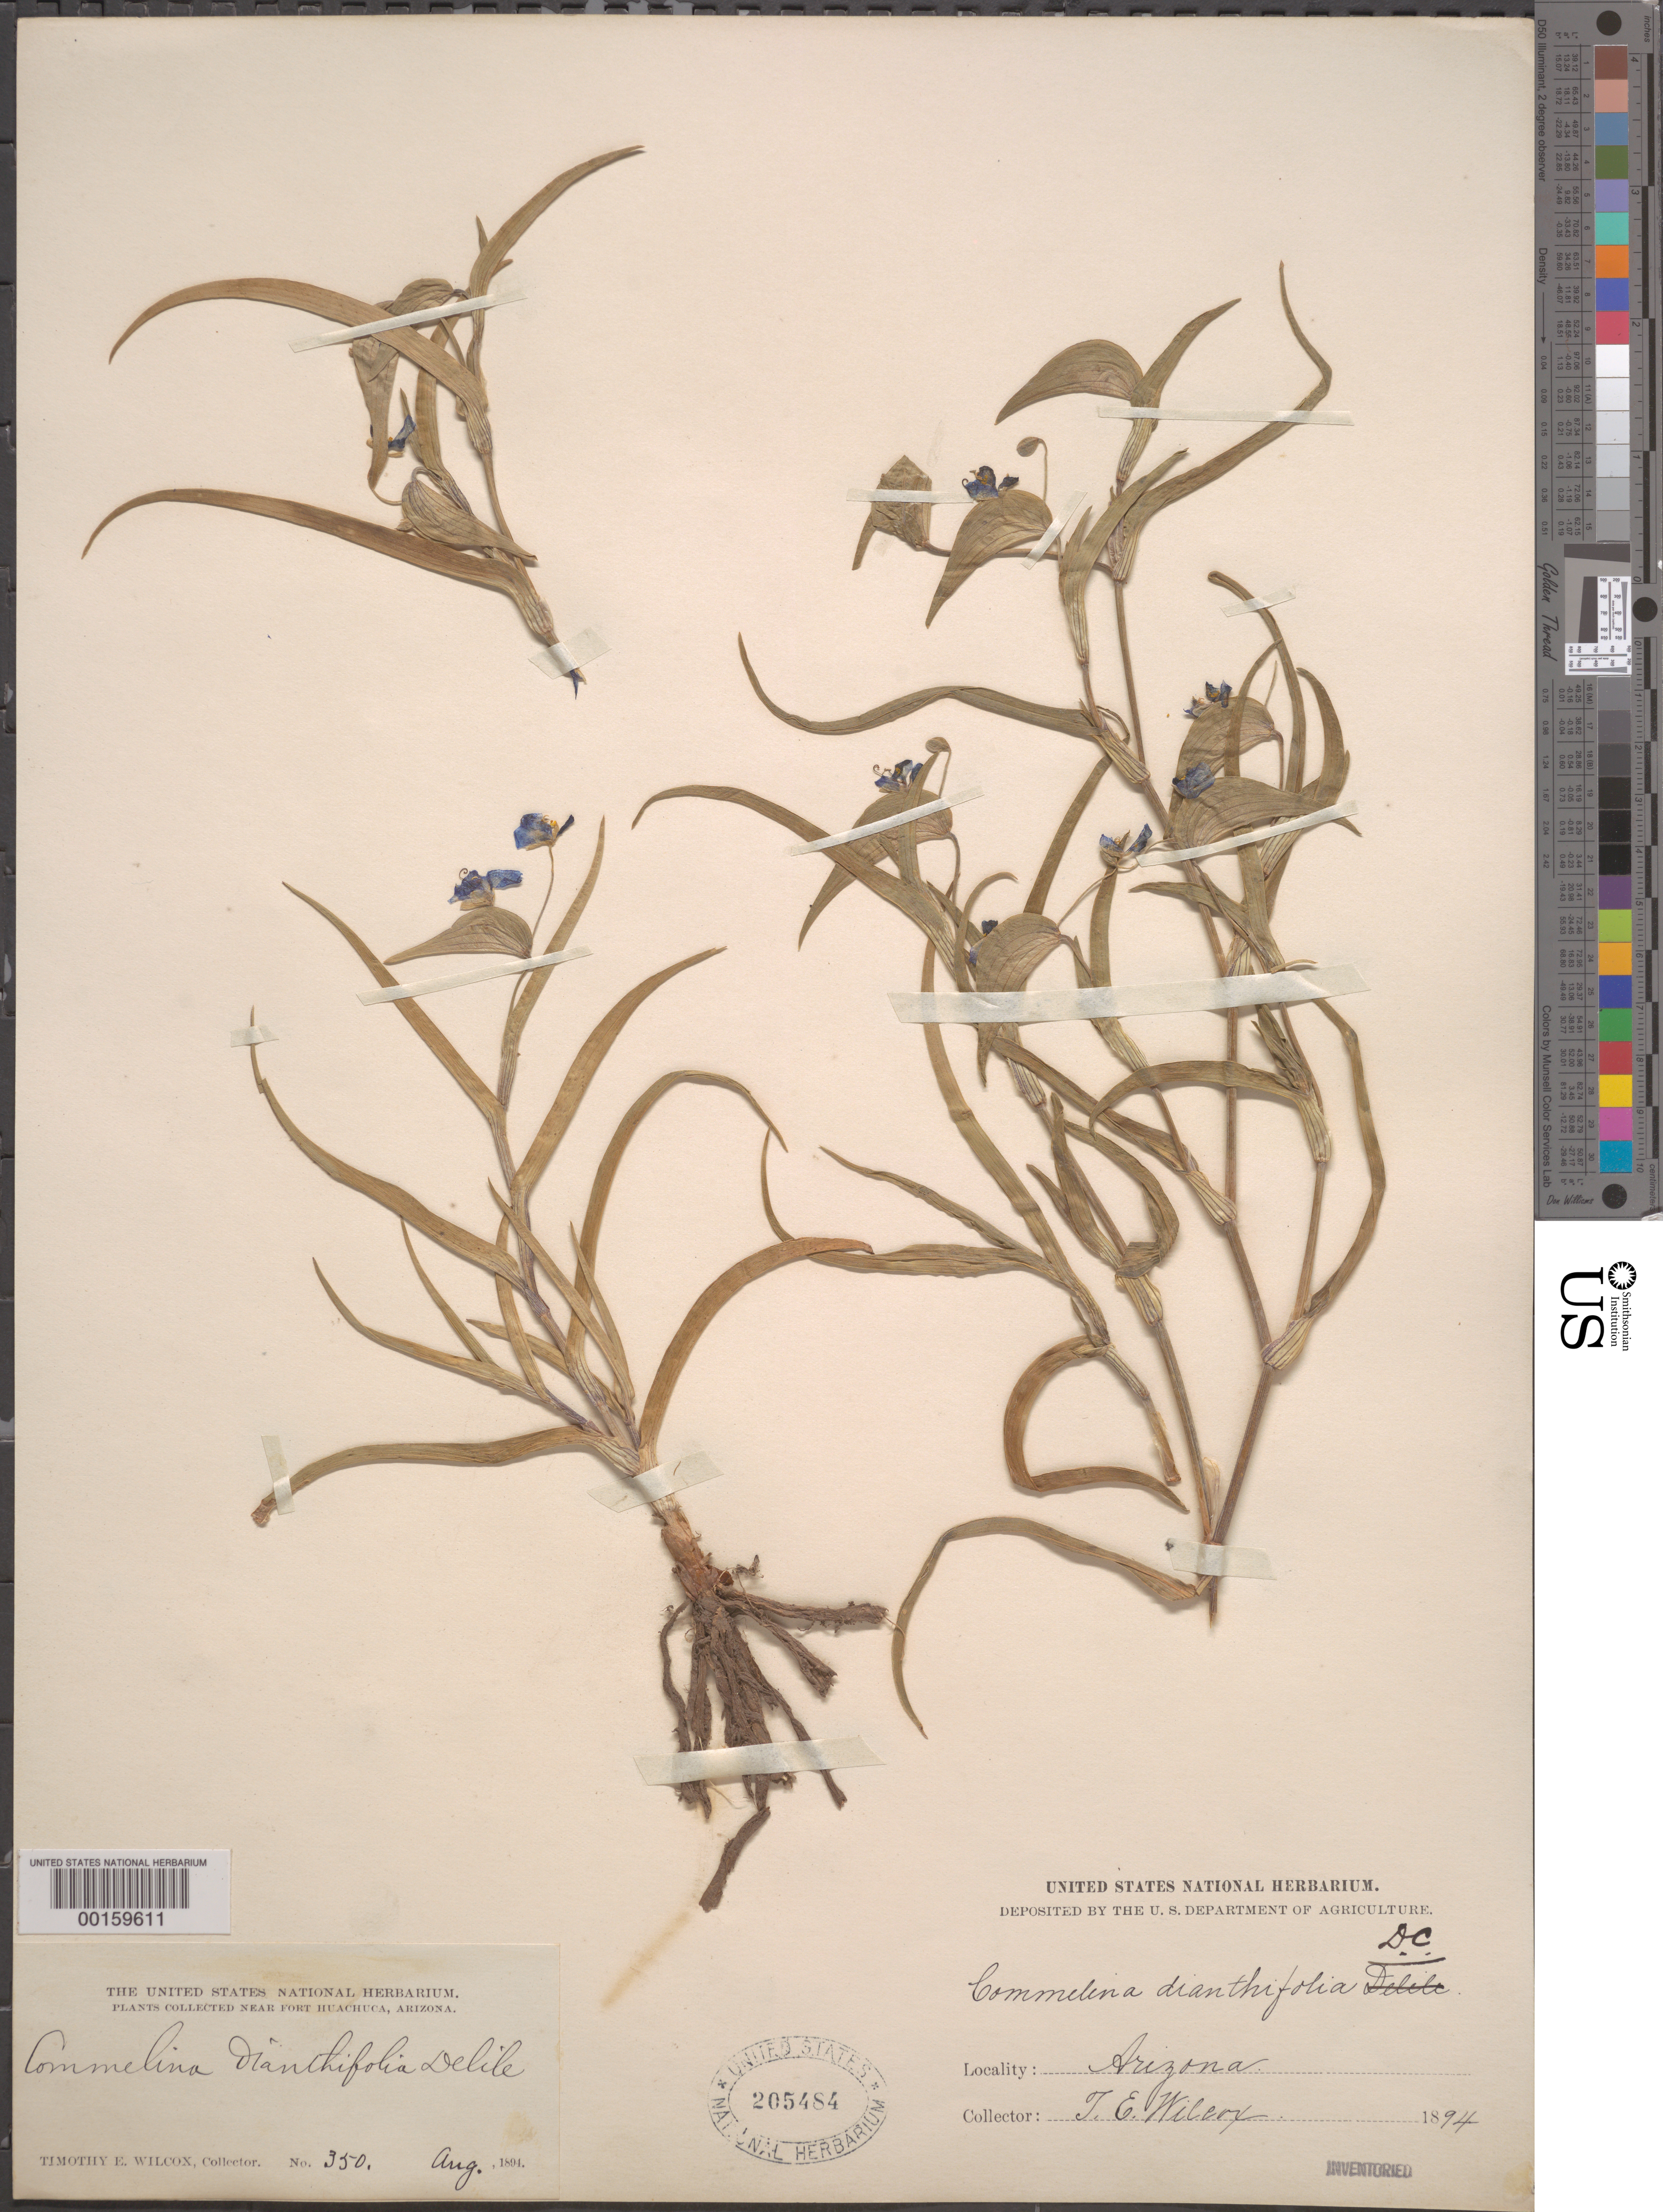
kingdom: Plantae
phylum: Tracheophyta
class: Liliopsida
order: Commelinales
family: Commelinaceae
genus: Commelina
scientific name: Commelina dianthifolia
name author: Redouté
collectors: T. E. Wilcox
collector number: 350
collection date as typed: Aug 1894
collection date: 1894-08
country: United States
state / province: Arizona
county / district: Cochise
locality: Ft. Huachuca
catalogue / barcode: US 205484